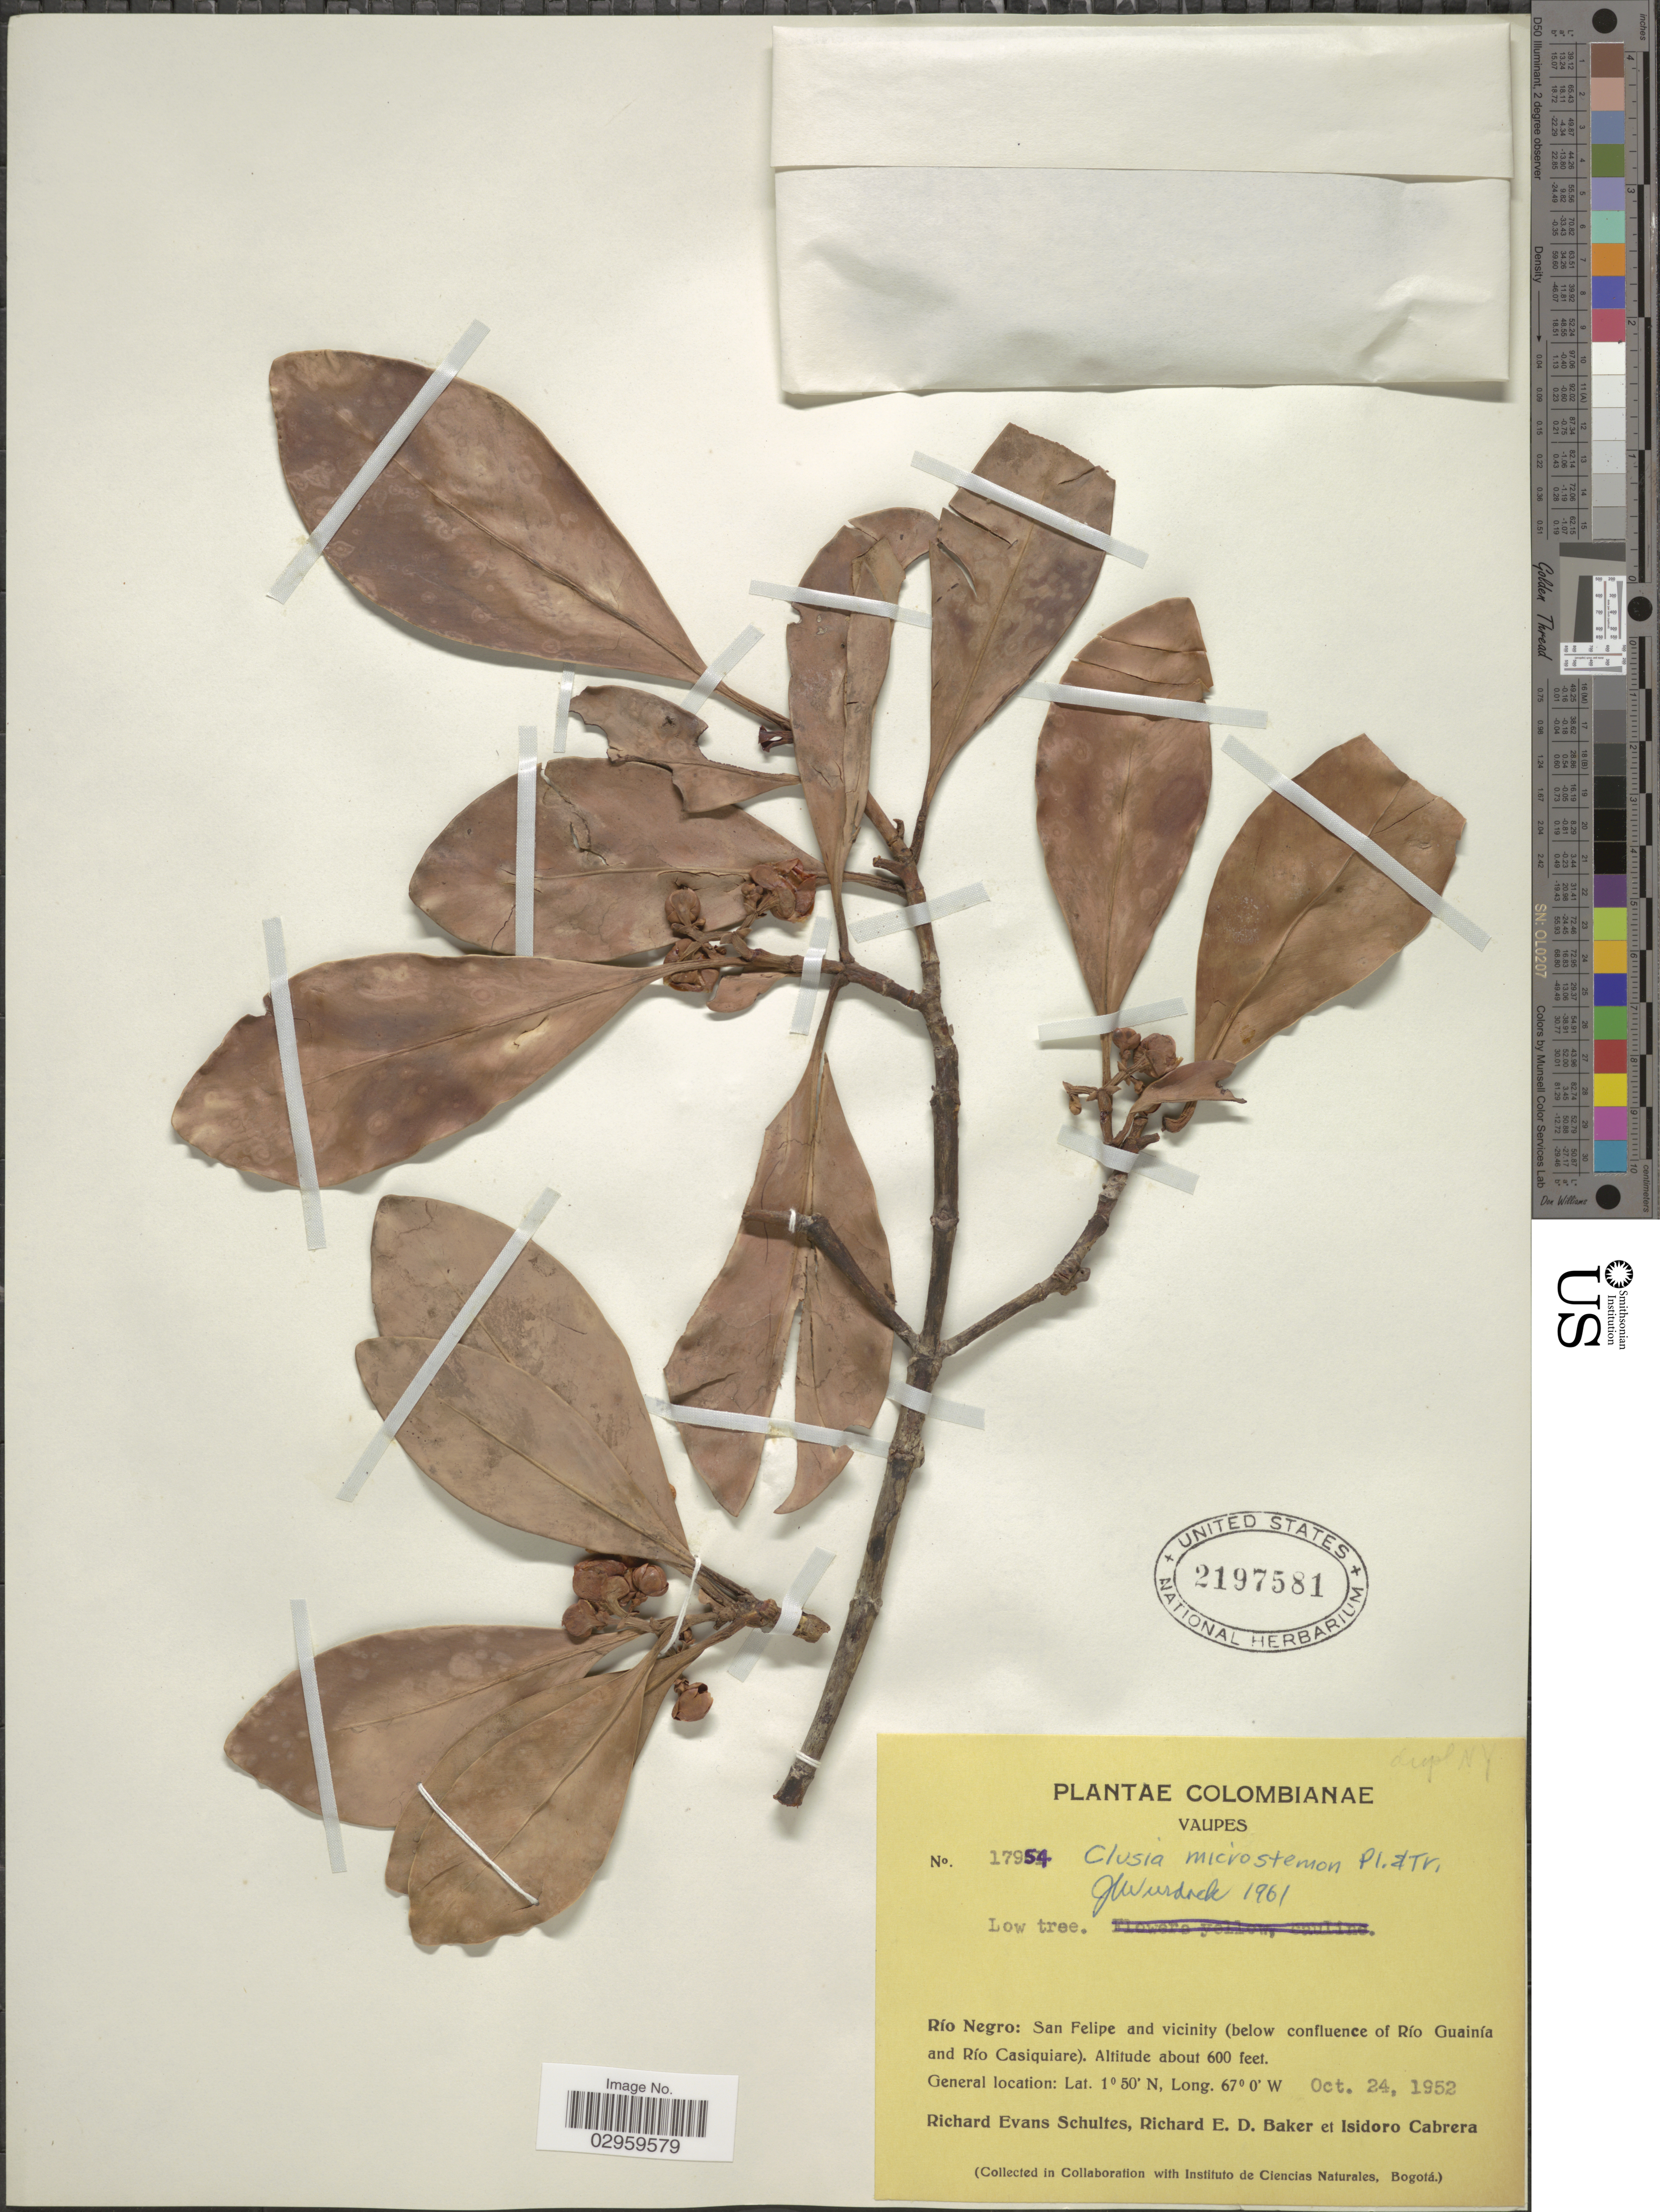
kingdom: Plantae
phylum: Tracheophyta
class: Magnoliopsida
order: Malpighiales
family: Clusiaceae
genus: Clusia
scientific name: Clusia microstemon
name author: Planch. & Triana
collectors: R. E. Schultes, R. E. D. Baker & I. Cabrera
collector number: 17954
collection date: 1952-10-24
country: Colombia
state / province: Vaupés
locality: Río Negro: San Felipe and vicinity (below confluence of Río Guainía and Río Casiquiare).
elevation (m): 183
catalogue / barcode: US 2197581